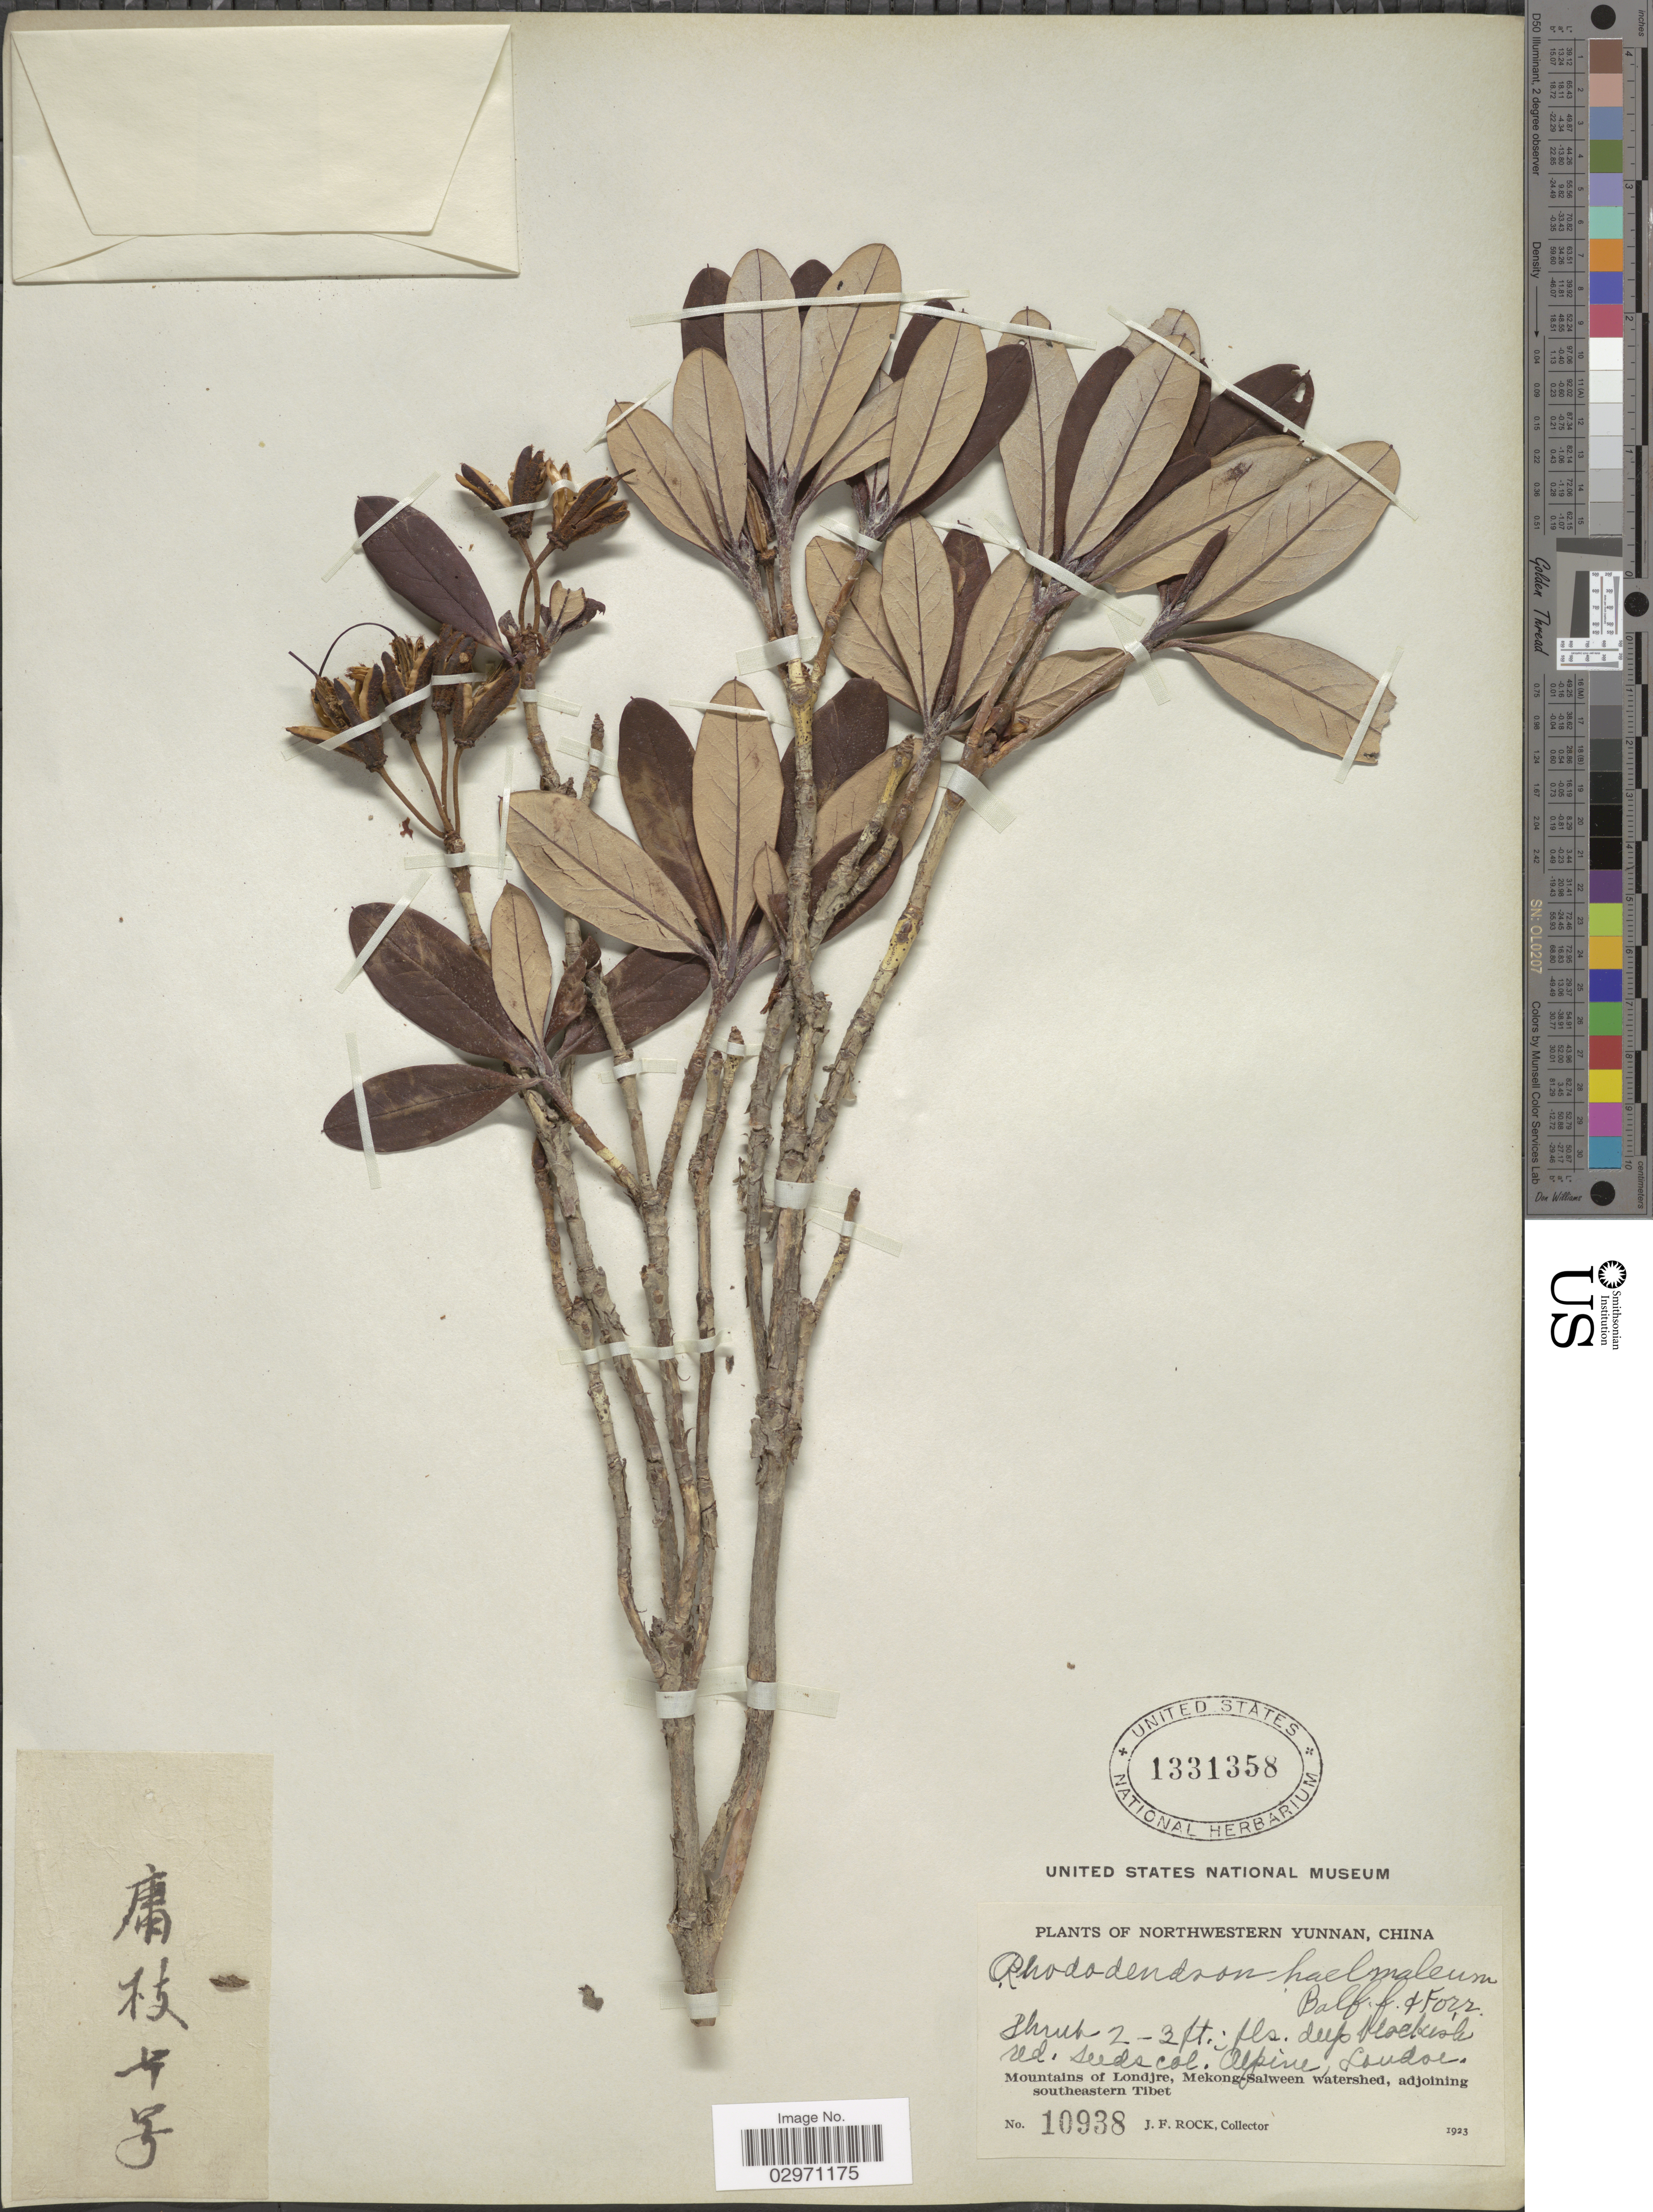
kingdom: Plantae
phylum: Tracheophyta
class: Magnoliopsida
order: Ericales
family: Ericaceae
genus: Rhododendron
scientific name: Rhododendron haemaleum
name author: Balf. f. & Forrest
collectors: J. Rock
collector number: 10938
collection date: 1923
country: China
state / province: Yunnan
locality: Northwestern Yunnan. Alpine, Londre. Mountains of Londjre, Mekong-Salween watershed, adjoining southeastern Tibet.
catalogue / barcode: US 1331358